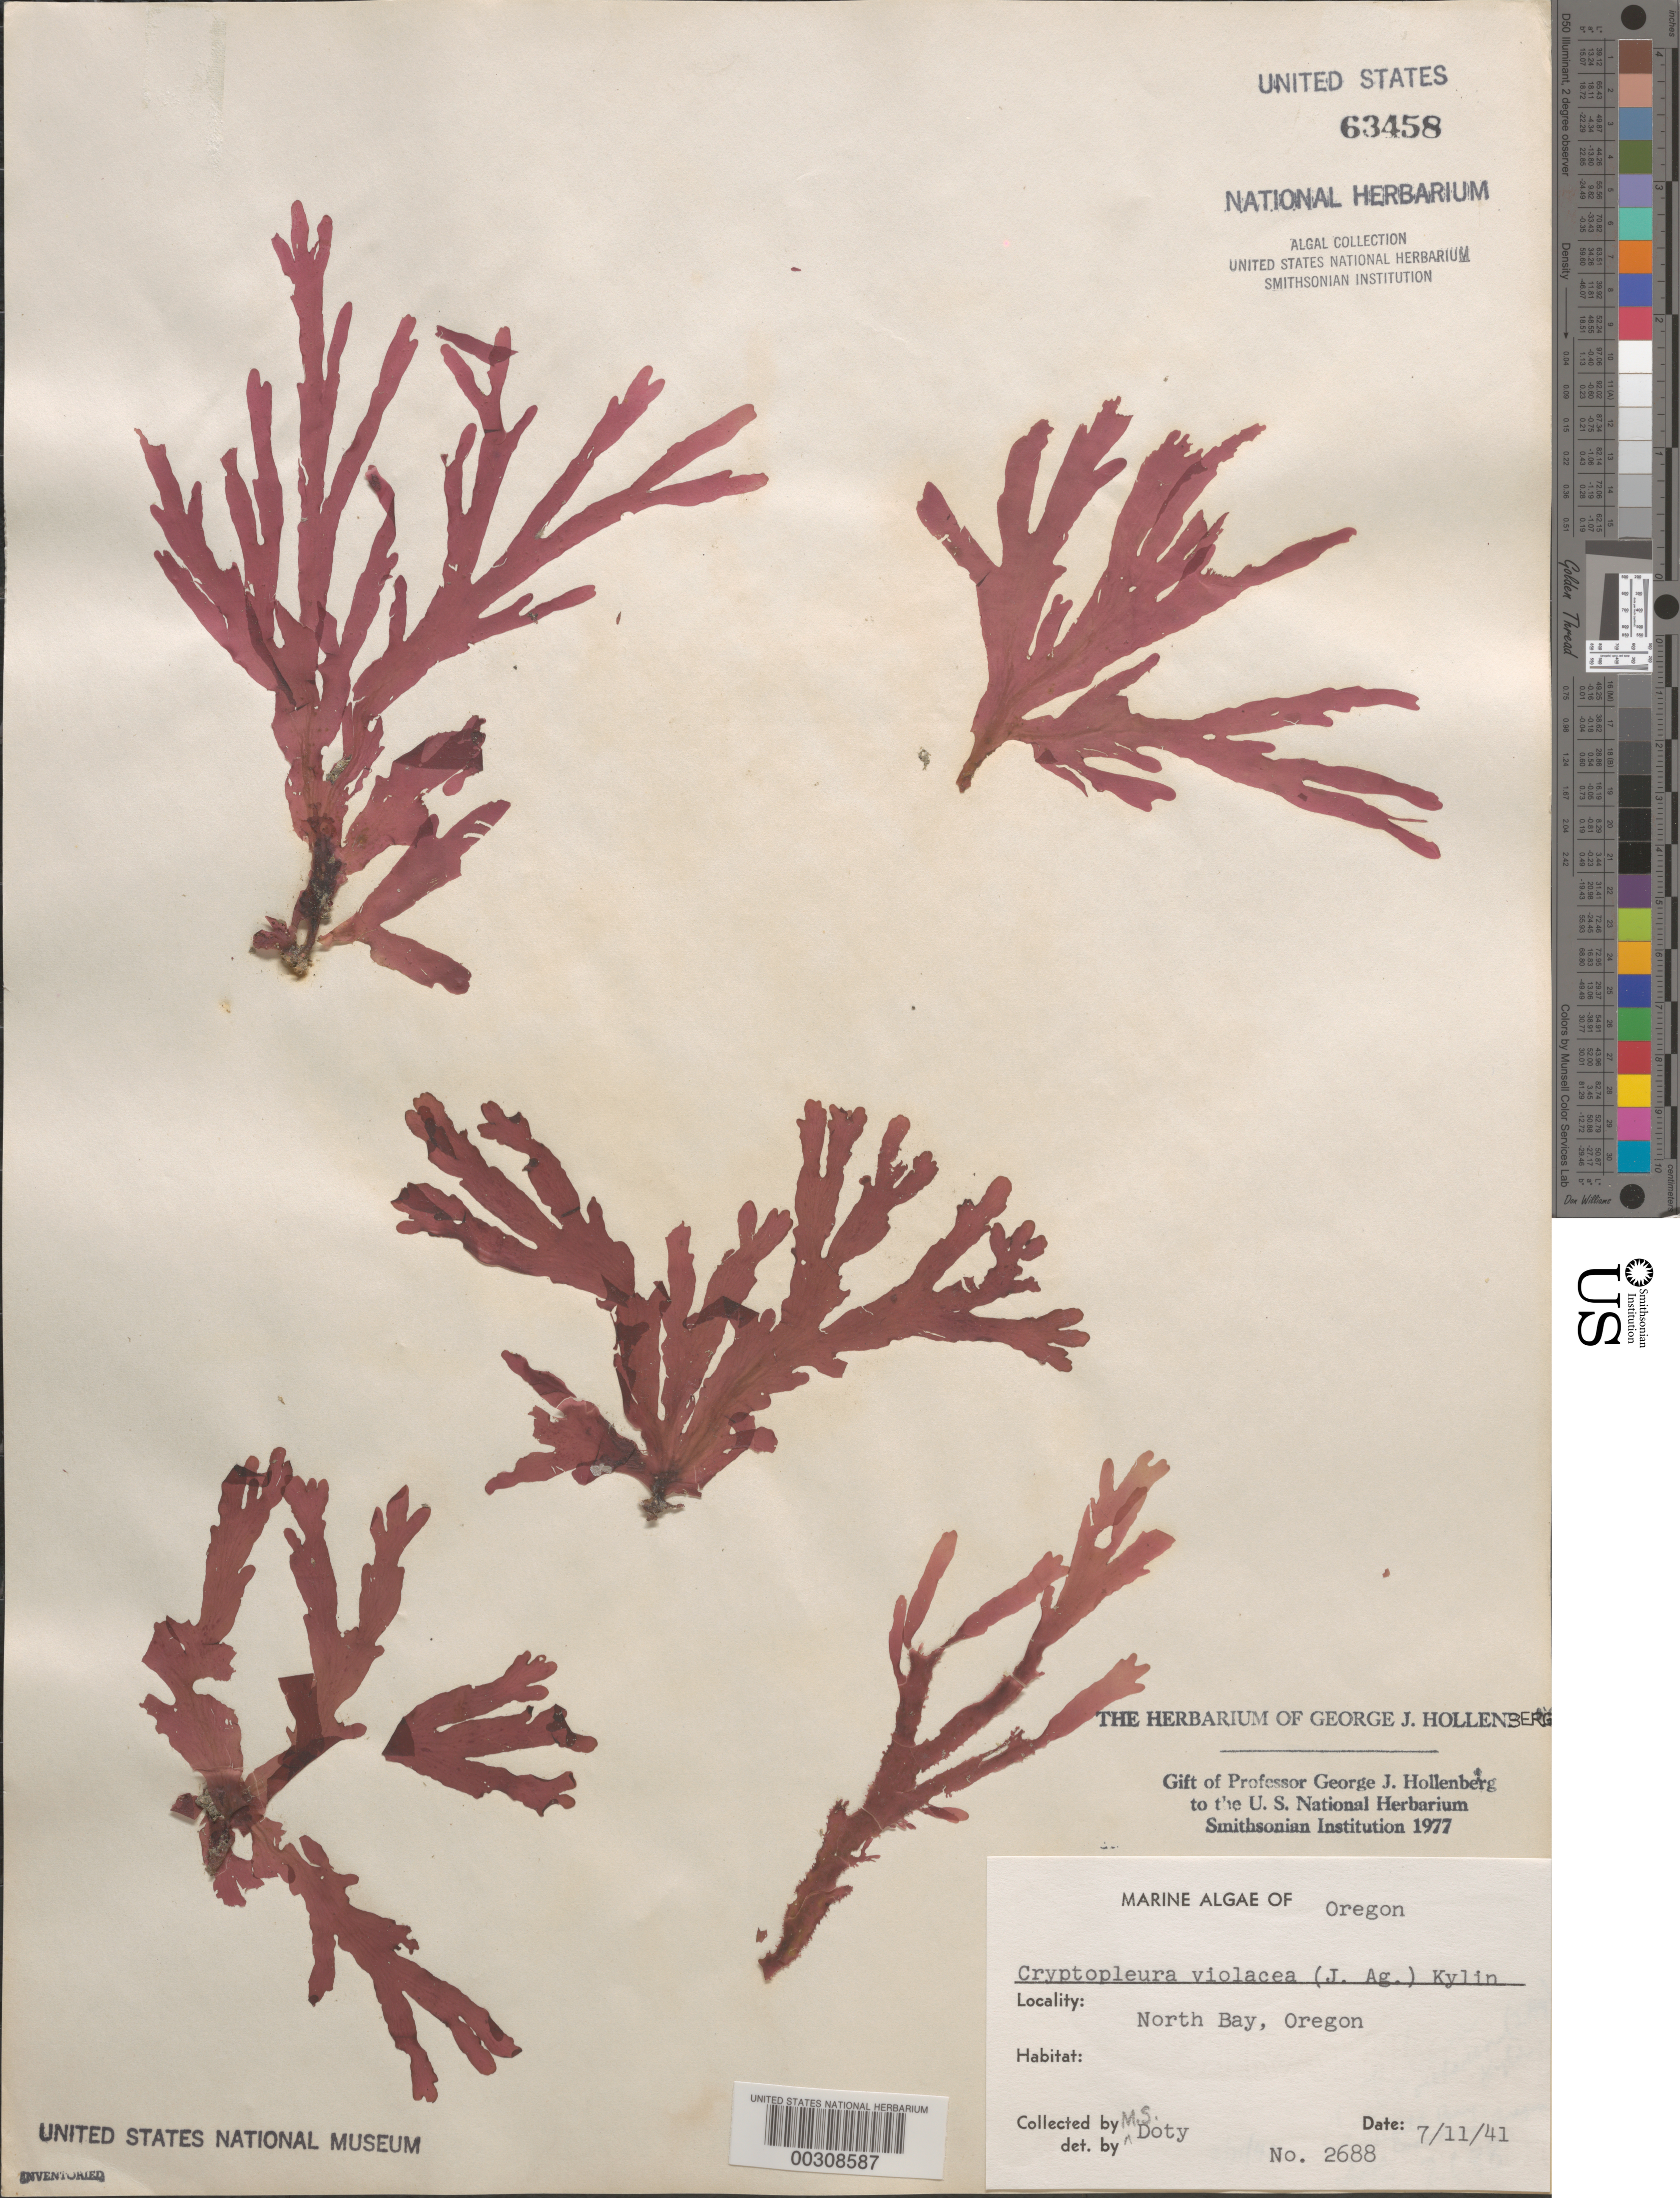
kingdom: Plantae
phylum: Rhodophyta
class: Florideophyceae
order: Ceramiales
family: Delesseriaceae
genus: Cryptopleura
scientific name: Cryptopleura violacea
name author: (J. Ag.) Kylin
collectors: M. S. Doty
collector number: MSD 2688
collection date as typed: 11 Jul 1941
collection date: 1941-07-11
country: United States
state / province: Oregon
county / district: Coos County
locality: North Bay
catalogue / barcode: US 63458